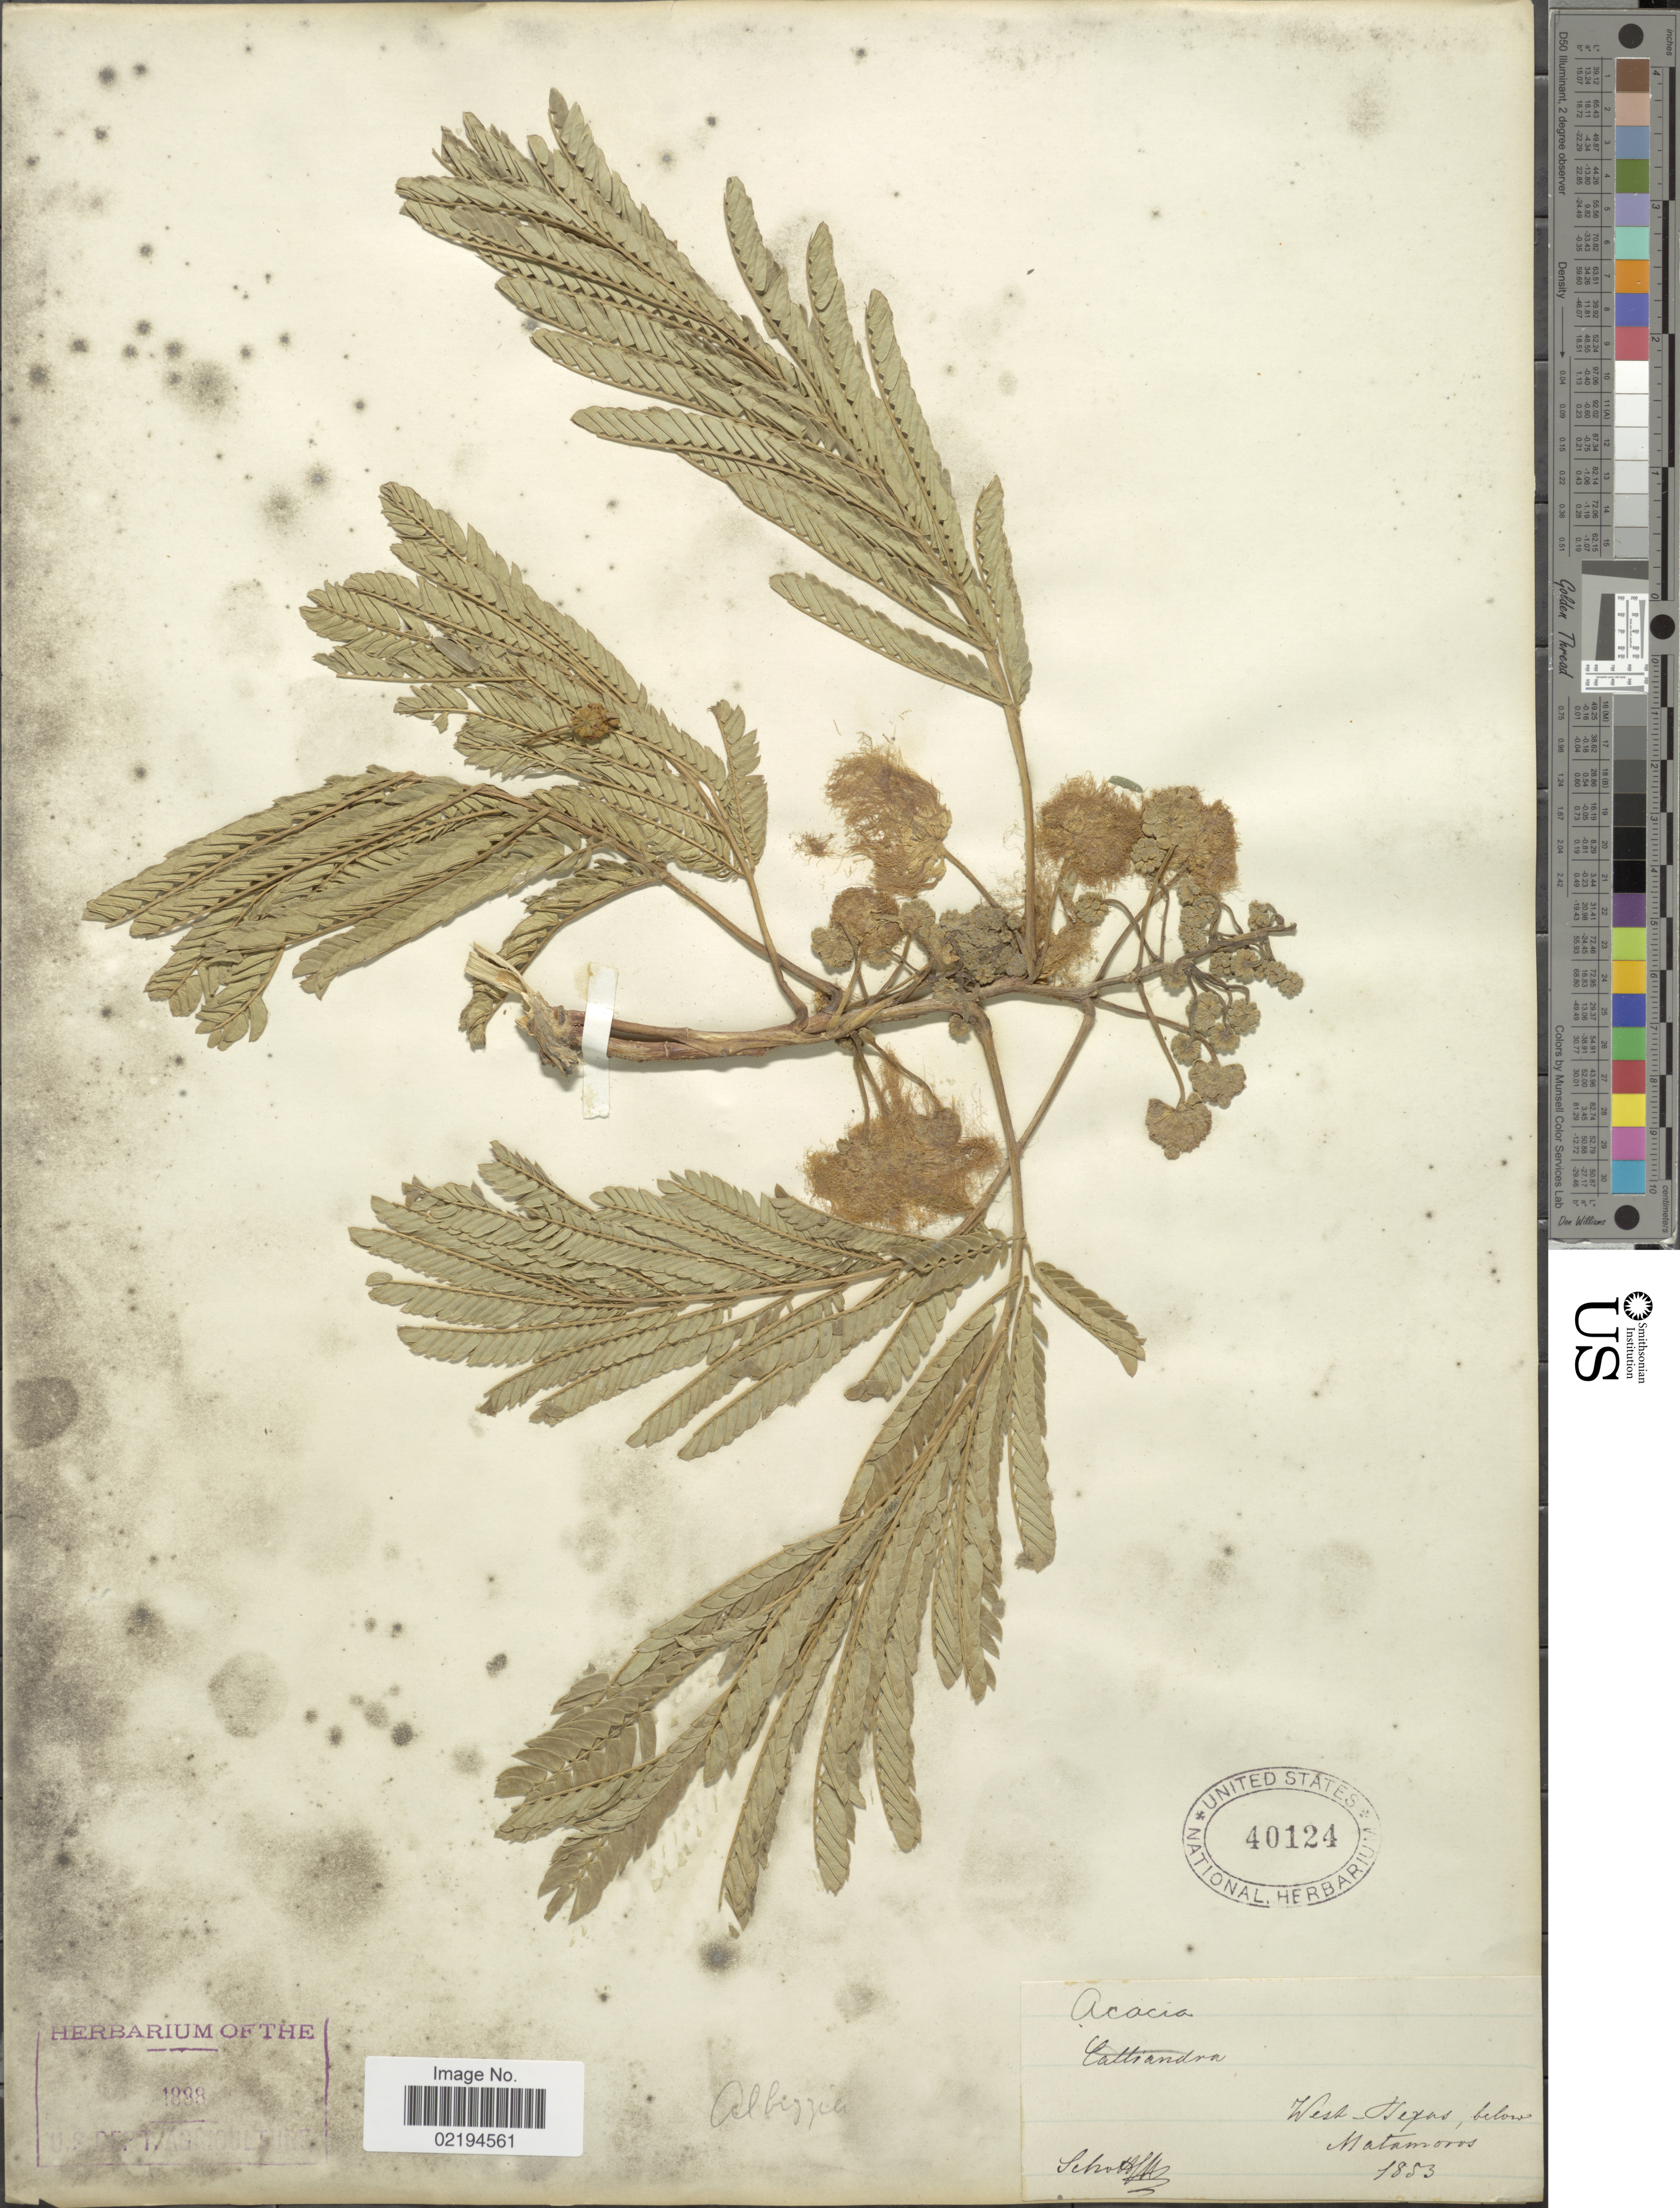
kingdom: Plantae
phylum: Tracheophyta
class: Magnoliopsida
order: Fabales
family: Fabaceae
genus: Albizia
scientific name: Albizia sp.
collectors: M. Schott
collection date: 1853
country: United States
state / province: Texas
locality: West-Texas, below Matamoros.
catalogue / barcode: US 40124